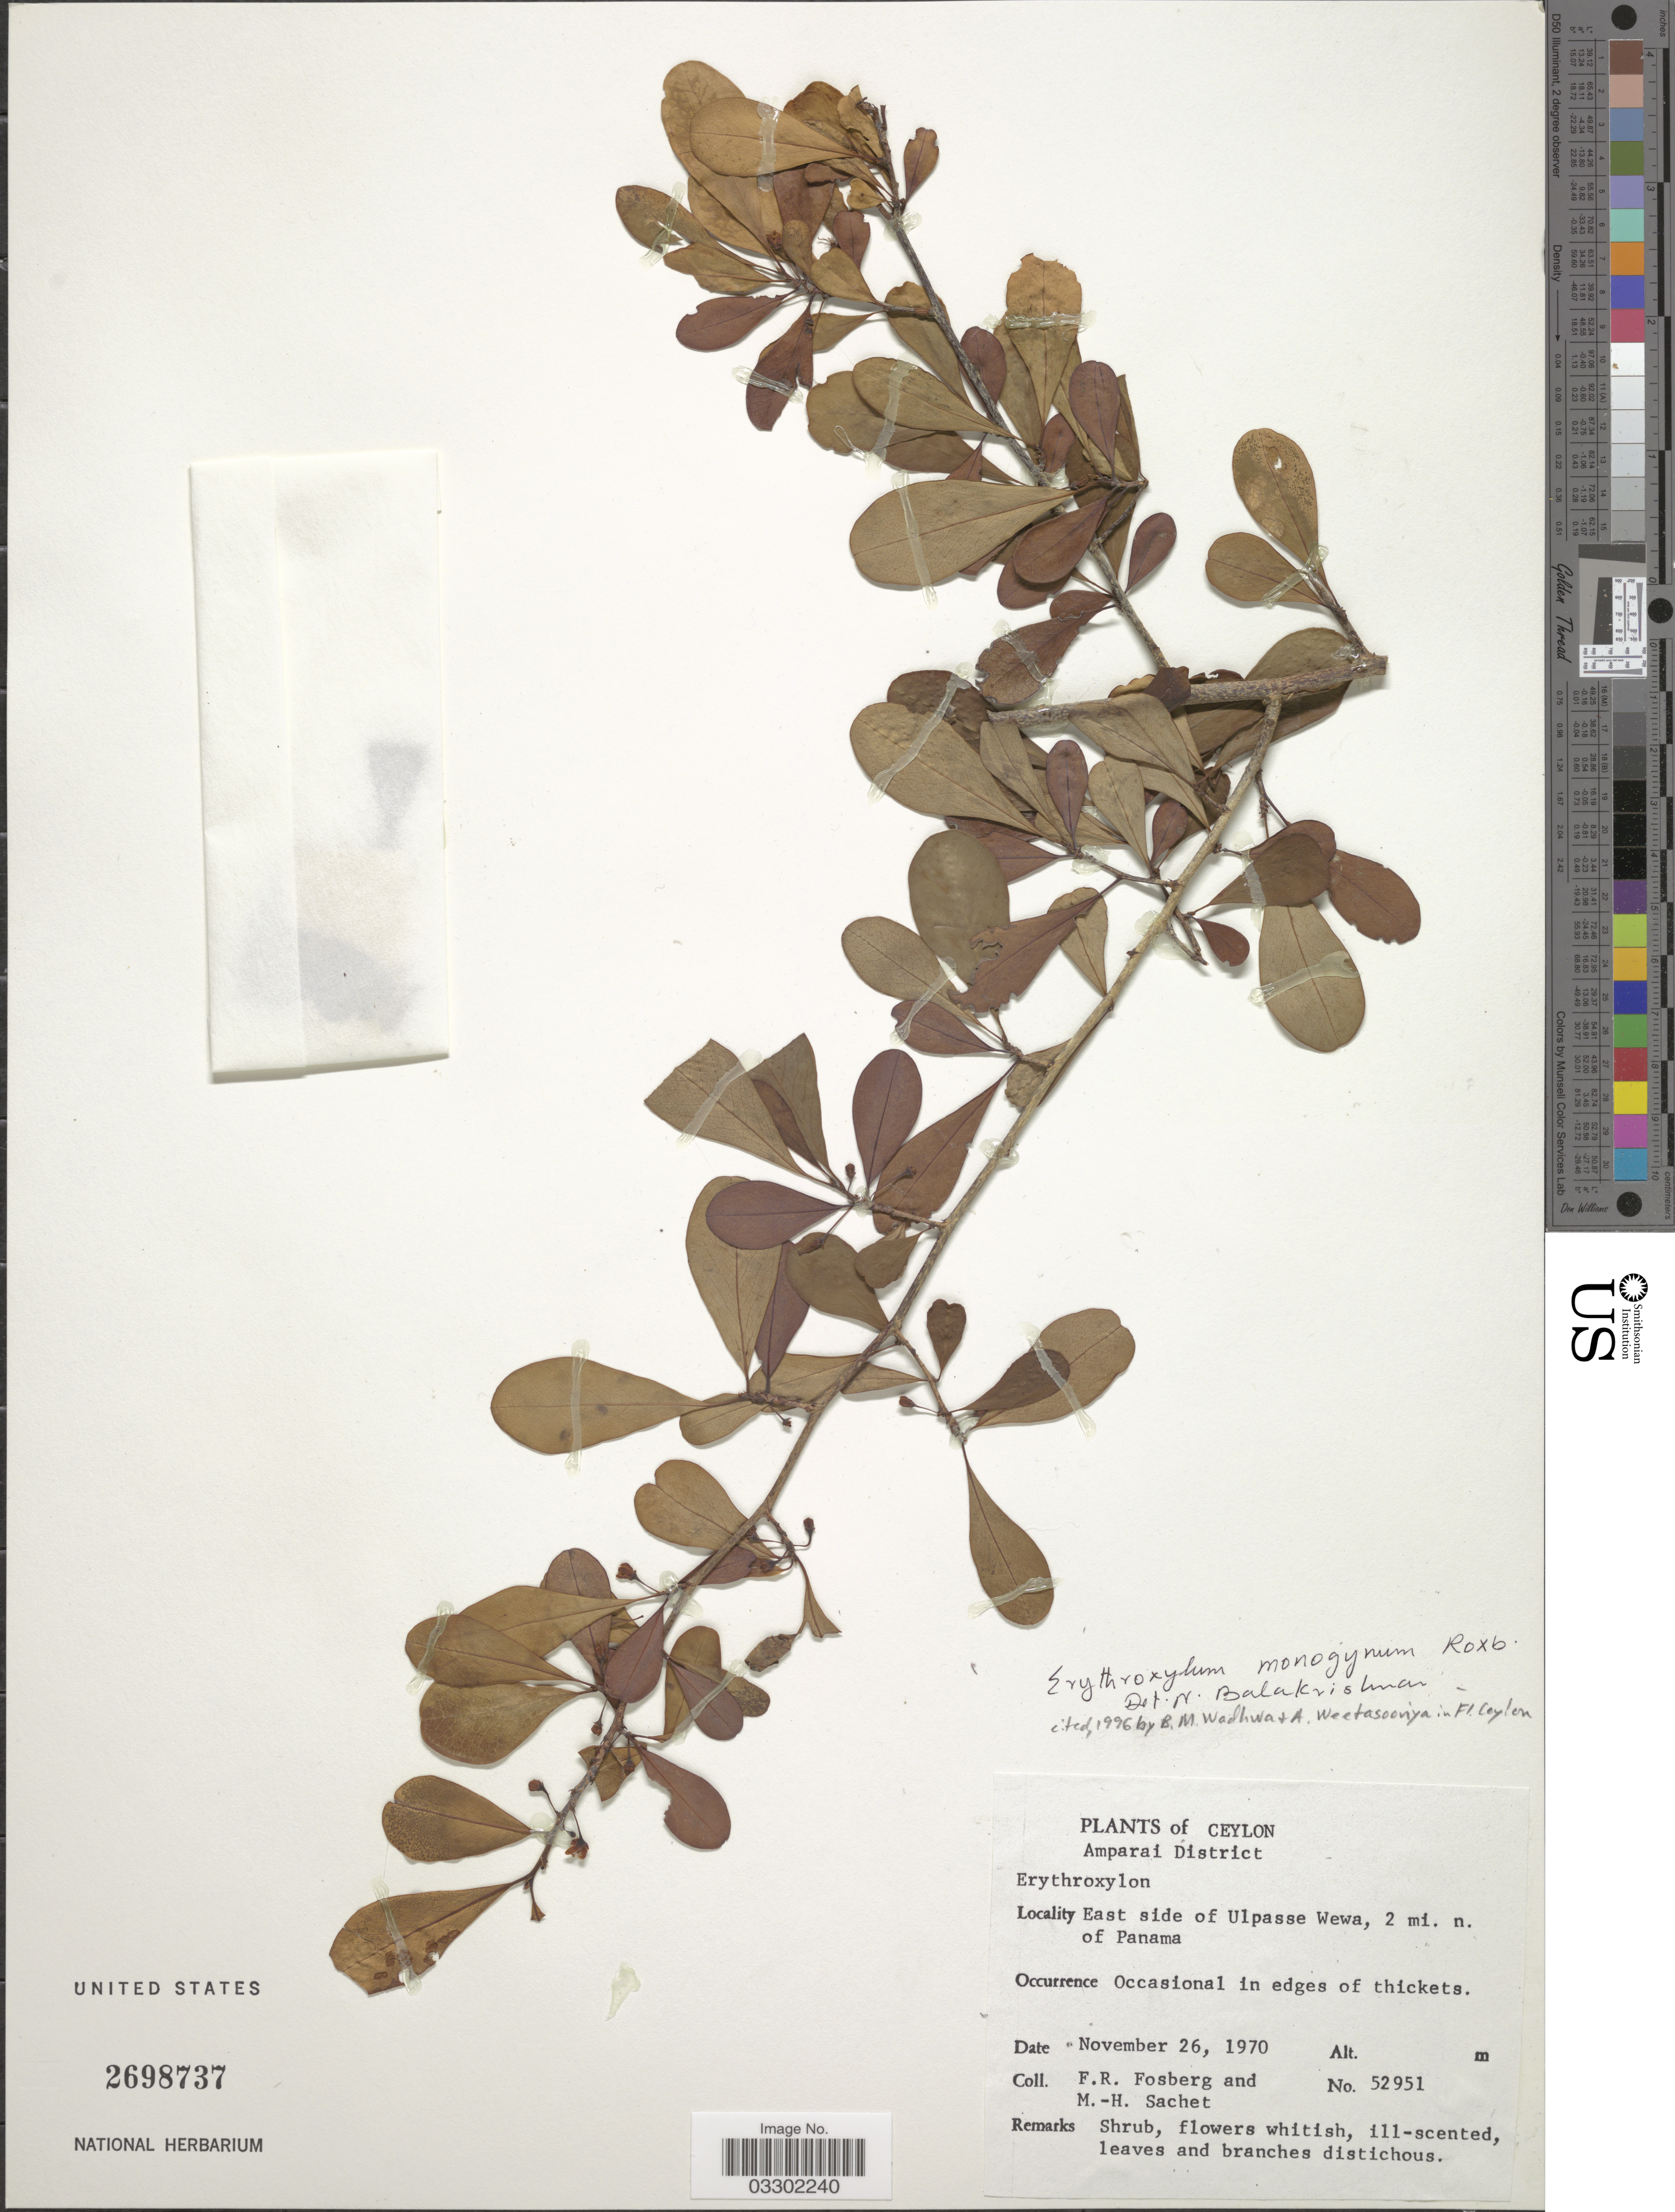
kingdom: Plantae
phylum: Tracheophyta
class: Magnoliopsida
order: Malpighiales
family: Erythroxylaceae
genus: Erythroxylum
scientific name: Erythroxylum monogynum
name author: Roxb.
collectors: F. R. Fosberg & M.-H. Sachet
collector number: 2951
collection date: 1970-11-26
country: Sri Lanka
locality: Ceylon, East side of Ulpasse Wewa, 2 mi. n. of Panama.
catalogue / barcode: US 2698737